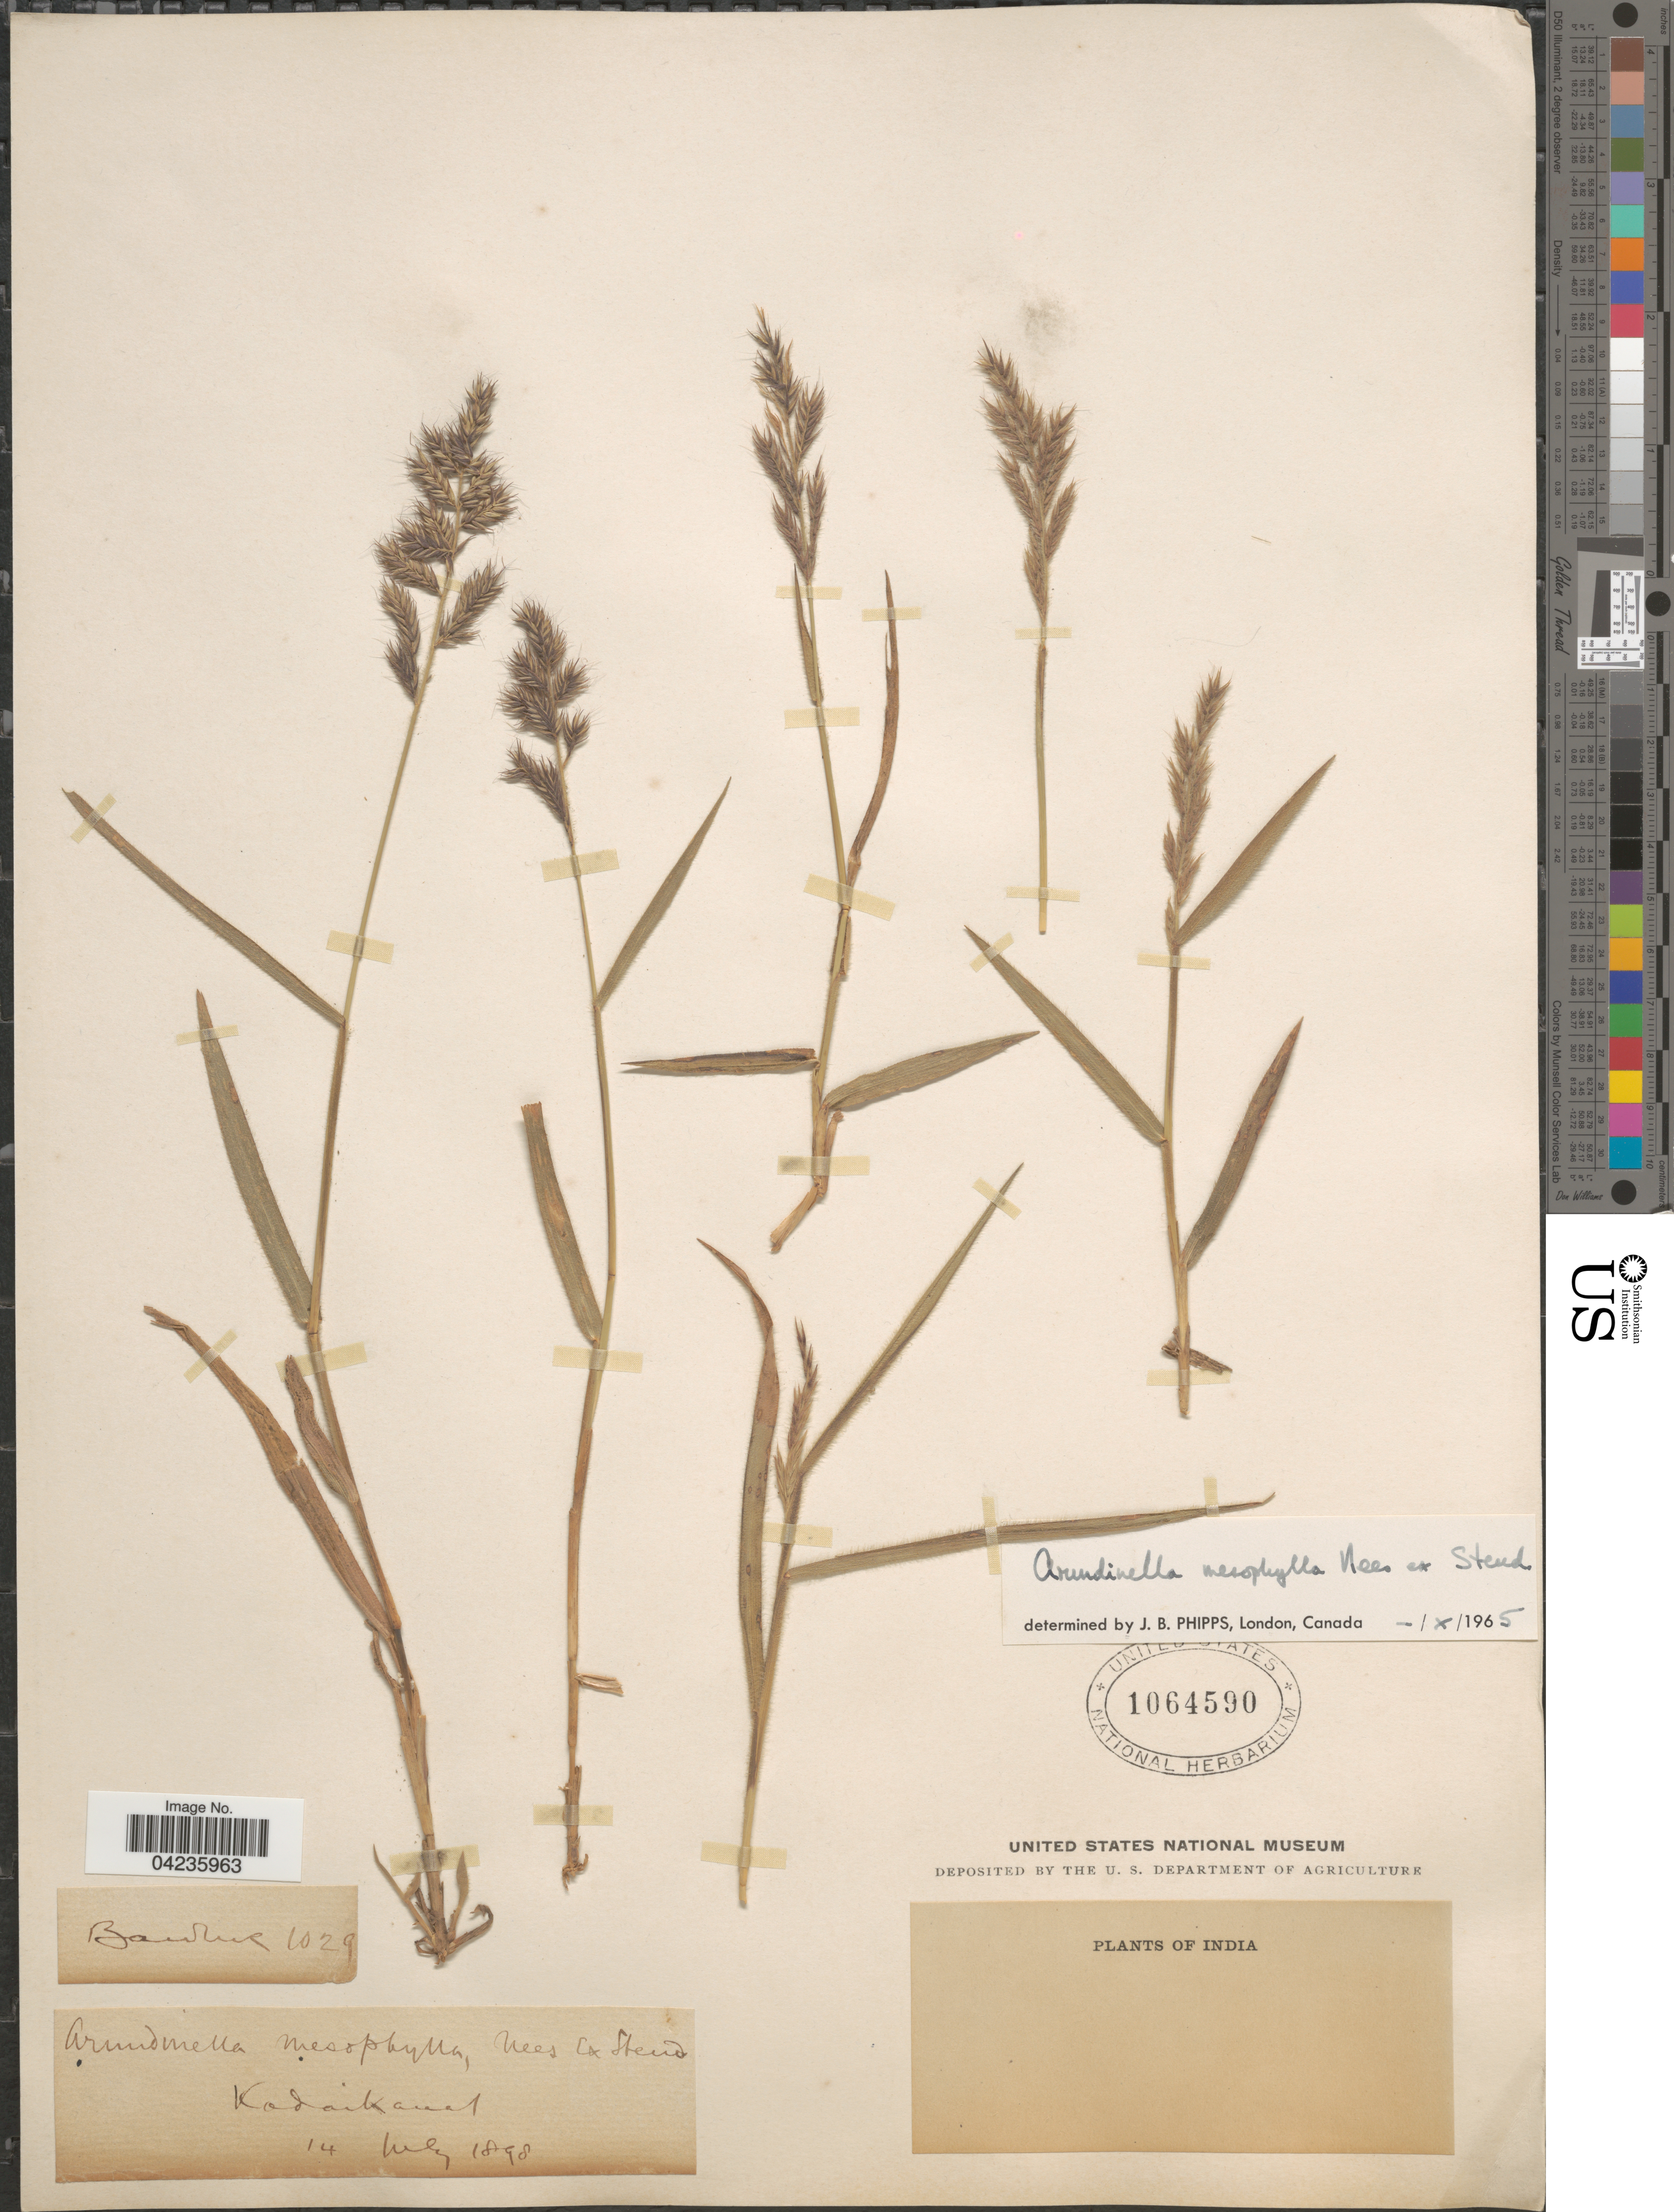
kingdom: Plantae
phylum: Tracheophyta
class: Liliopsida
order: Poales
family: Poaceae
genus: Arundinella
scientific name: Arundinella mesophylla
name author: Nees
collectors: Bowles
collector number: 1029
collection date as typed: or 14 July 1898?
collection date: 1898-05-14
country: India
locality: Kodaikanal.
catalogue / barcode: US 1064590